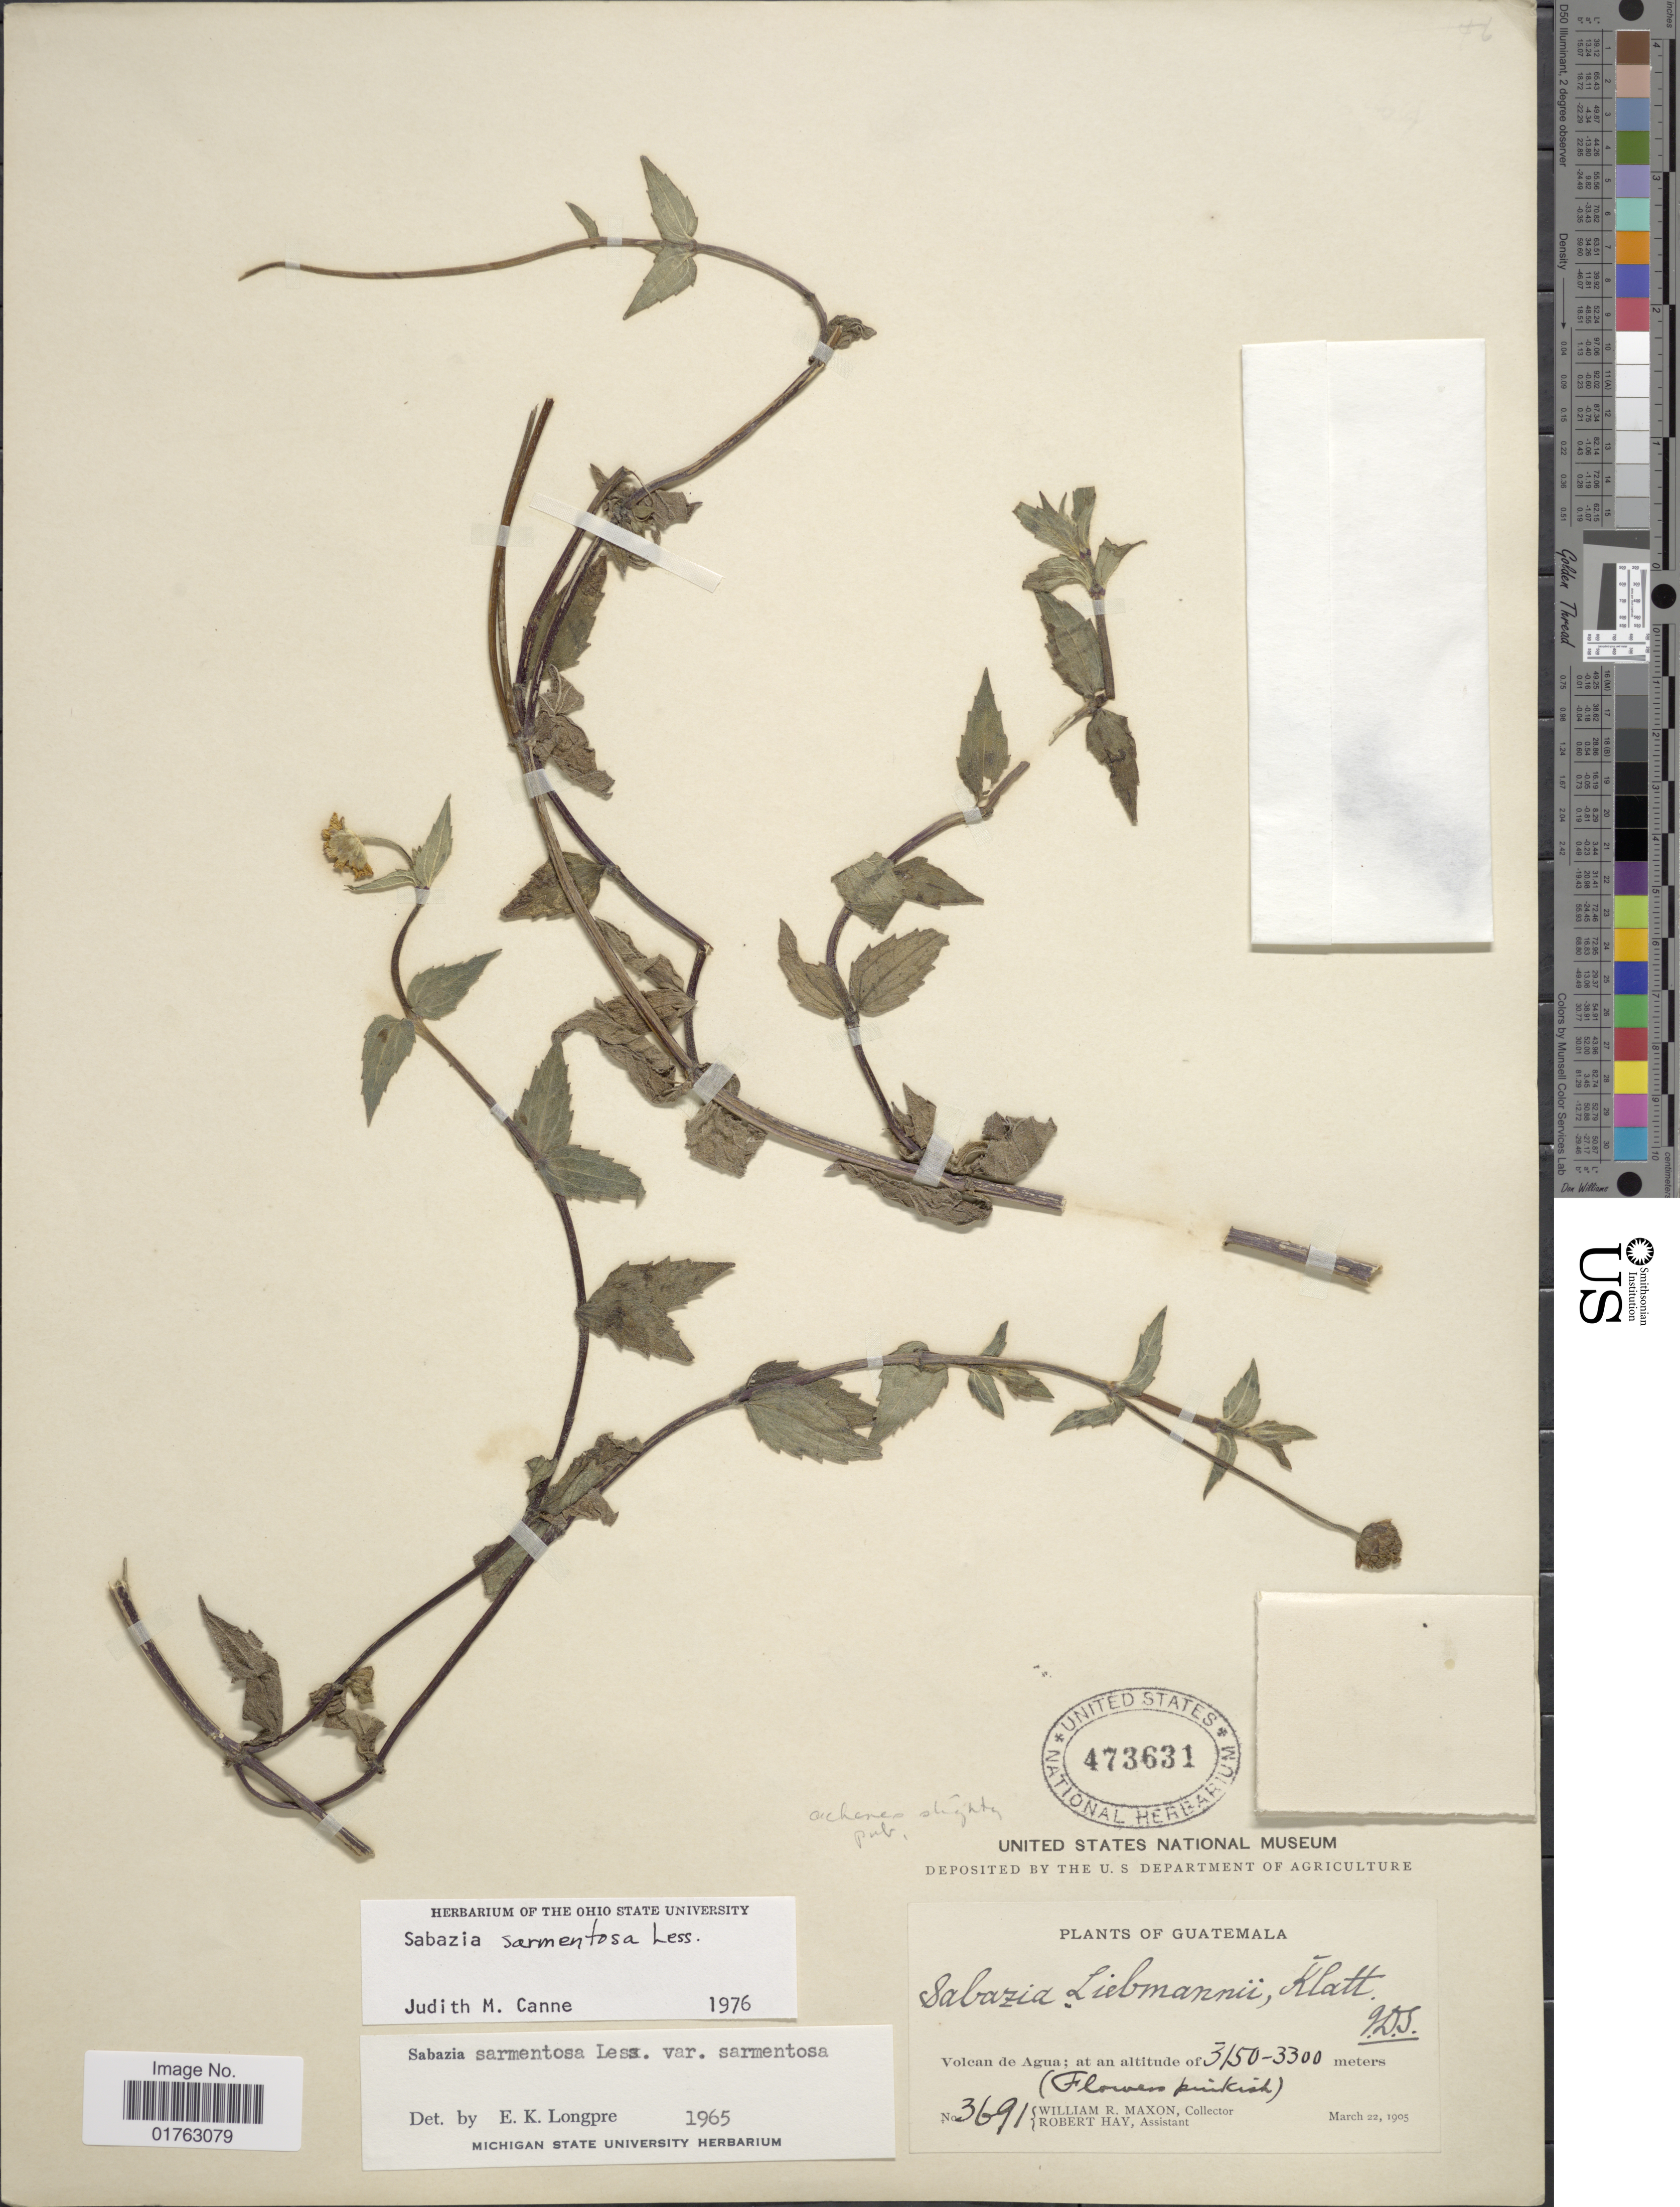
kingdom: Plantae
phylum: Tracheophyta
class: Magnoliopsida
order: Asterales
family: Asteraceae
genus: Sabazia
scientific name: Sabazia sarmentosa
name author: Less.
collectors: W. R. Maxon & R. Hay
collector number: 3691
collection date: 1905-03-22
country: Guatemala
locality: Volcan de Agua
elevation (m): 3150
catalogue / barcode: US 473631